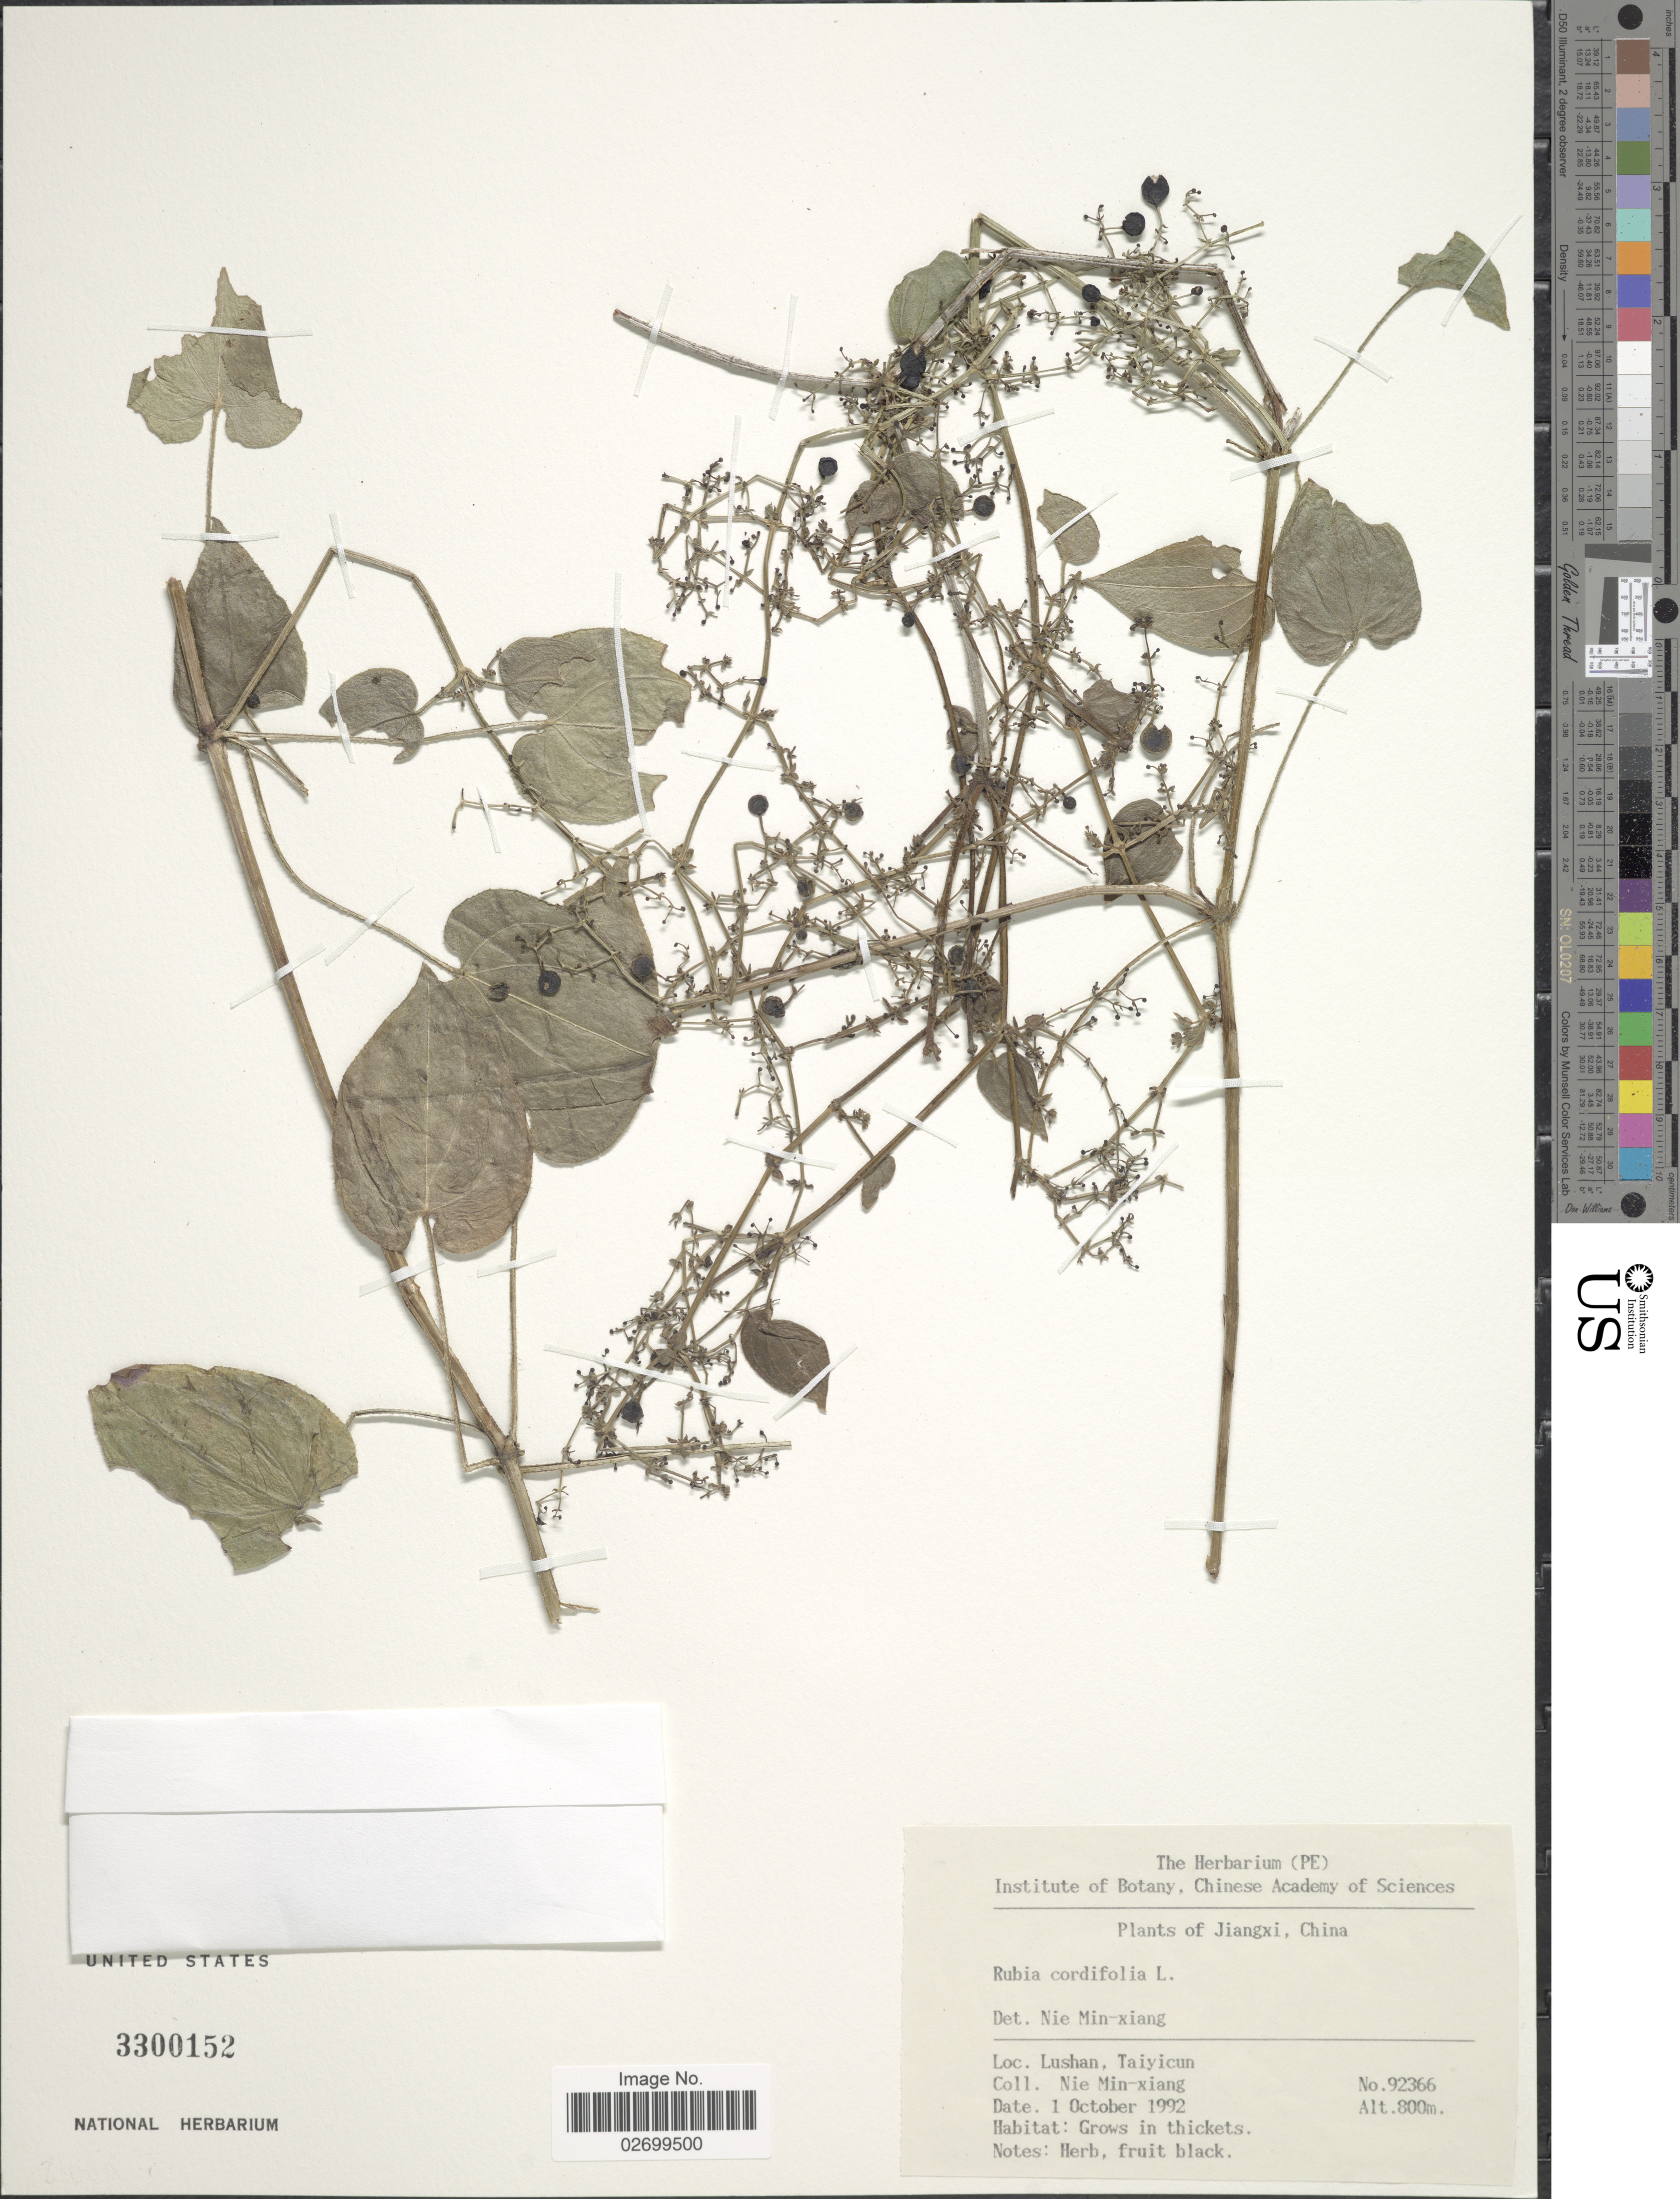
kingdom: Plantae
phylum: Tracheophyta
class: Magnoliopsida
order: Gentianales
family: Rubiaceae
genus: Rubia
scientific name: Rubia cordifolia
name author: L.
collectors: M. Nie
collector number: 92366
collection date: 1992-10-01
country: China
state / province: Jiangxi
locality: Lushan, Taiyicum, in thickets.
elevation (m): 800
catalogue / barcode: US 3300152